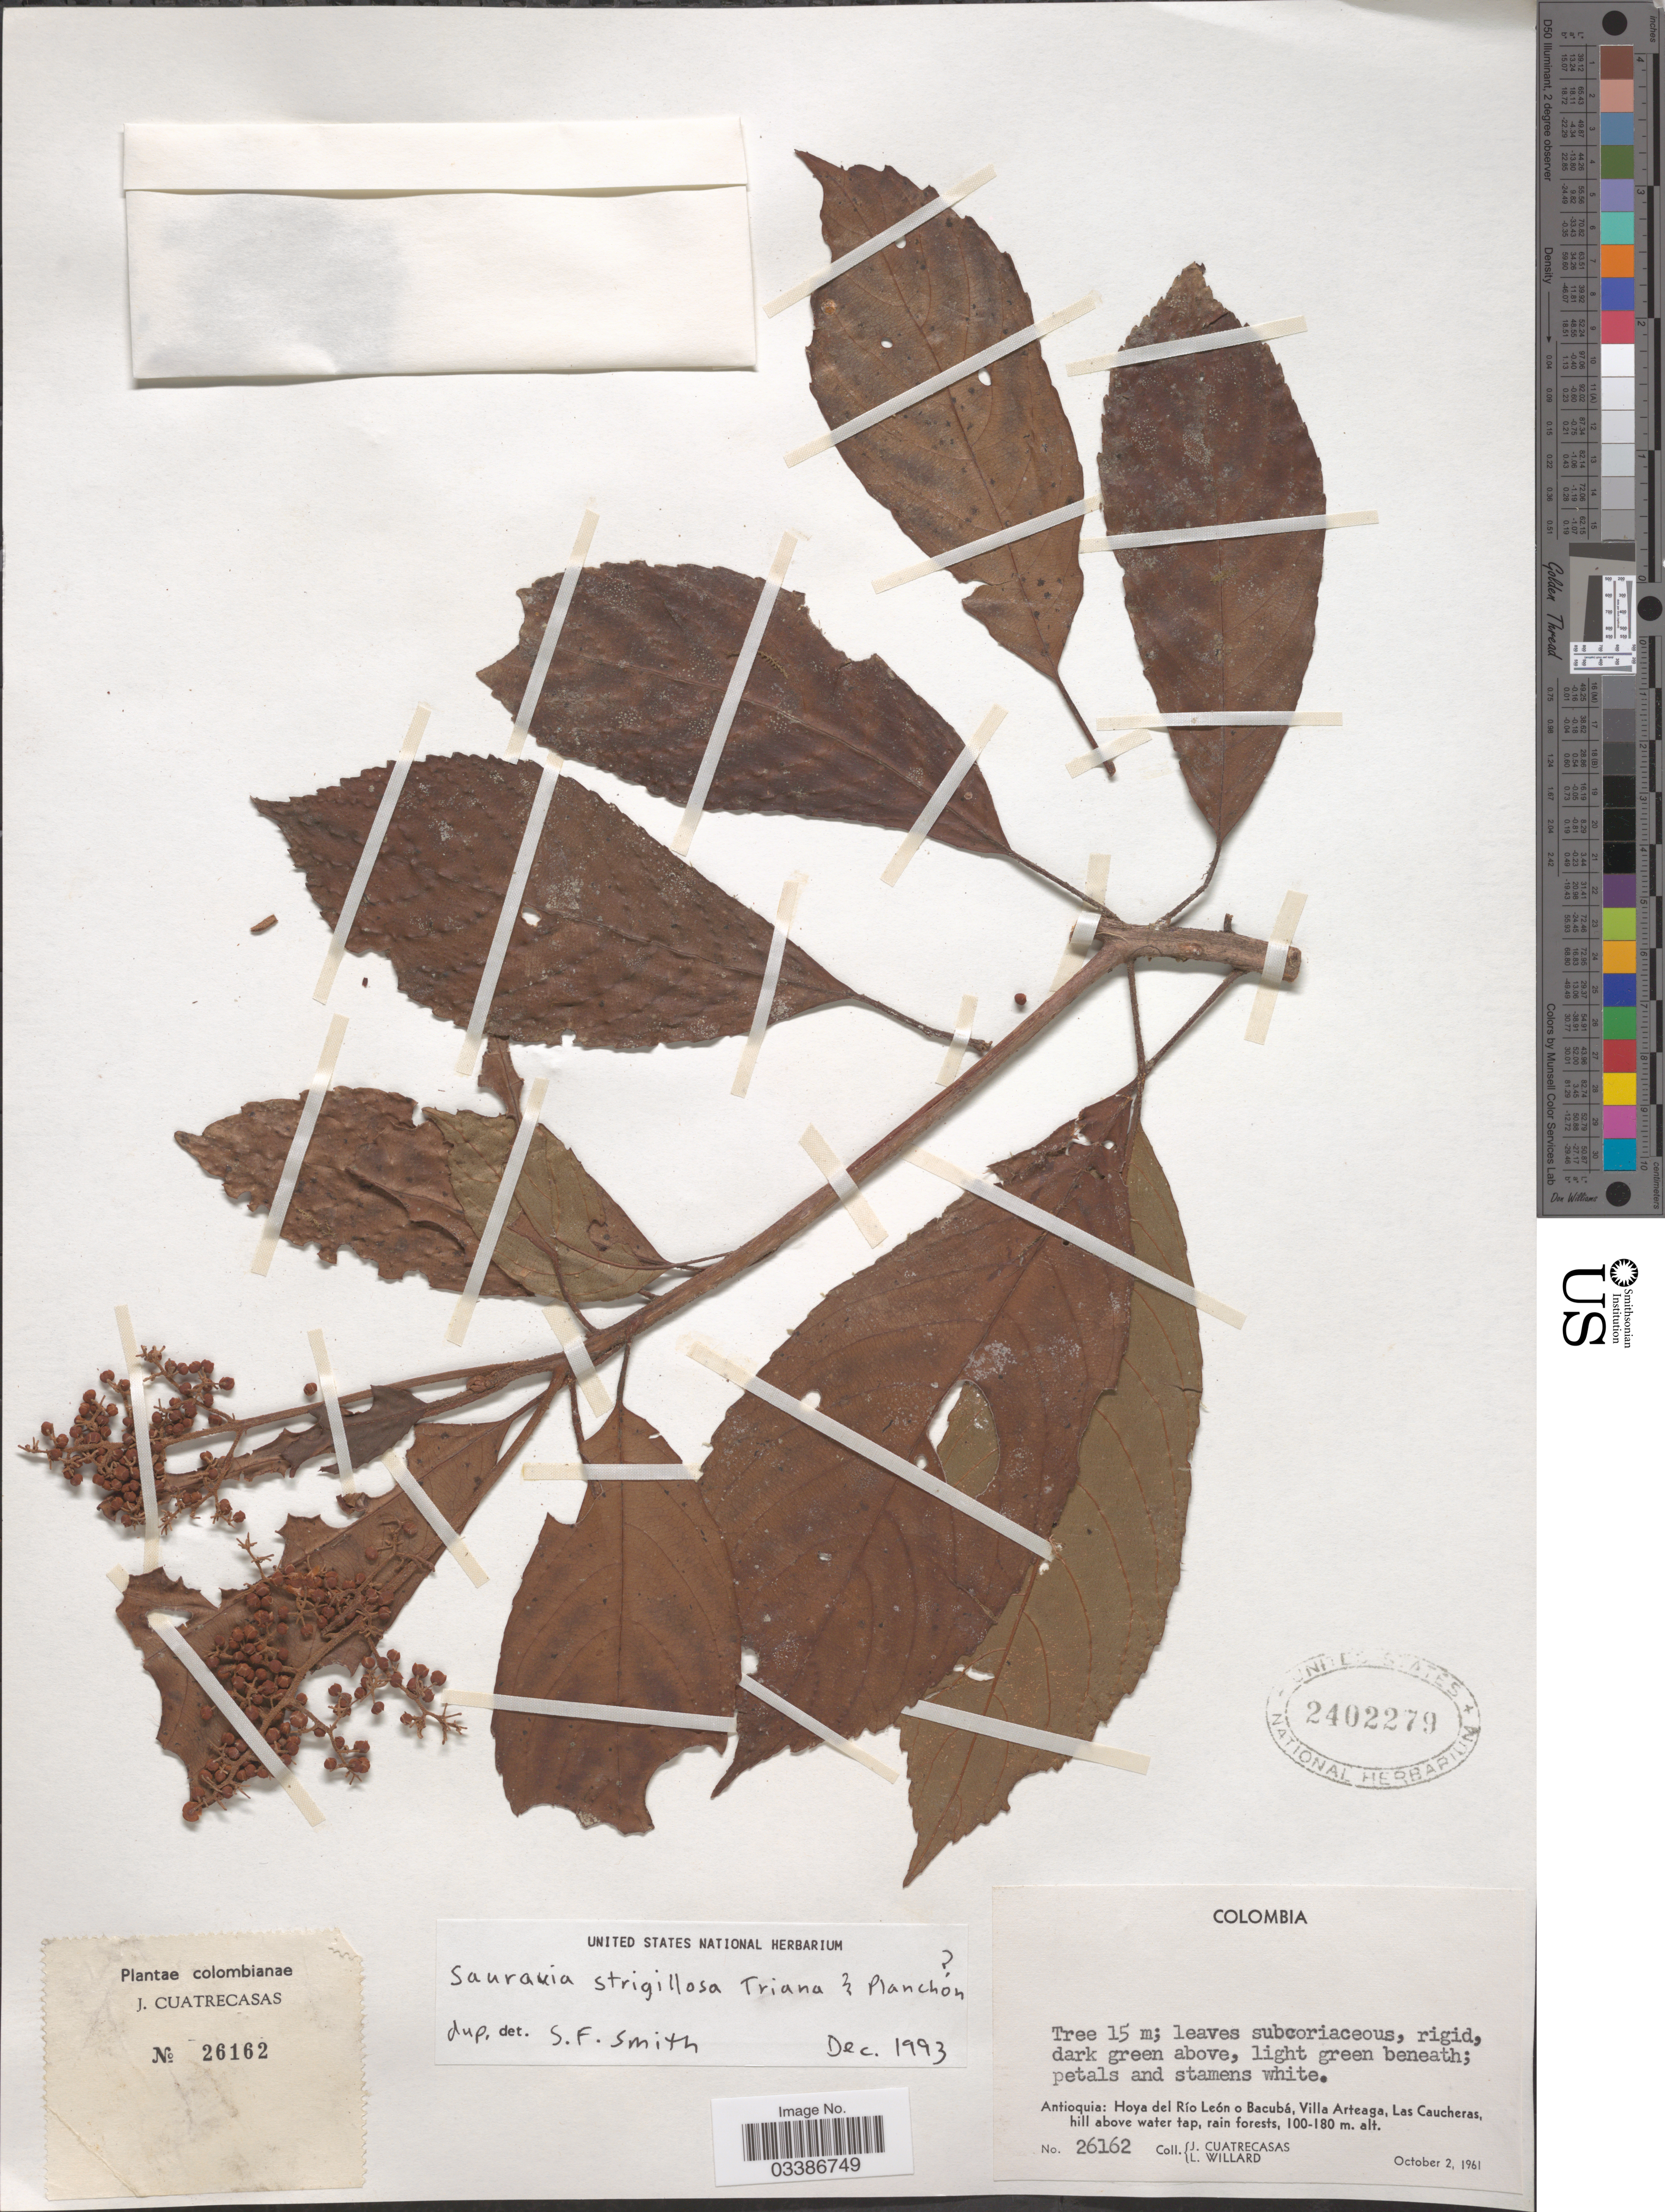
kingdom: Plantae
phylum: Tracheophyta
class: Magnoliopsida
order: Ericales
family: Actinidiaceae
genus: Saurauia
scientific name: Saurauia strigillosa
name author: Triana & Planch.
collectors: J. Cuatrecasas & L. Willard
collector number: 26162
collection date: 1961-10-02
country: Colombia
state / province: Antioquia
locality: Hoya del Río León o Bacubá, Villa Arteaga, Las Caucheras, hill above water tap, rain forests.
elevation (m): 100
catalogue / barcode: US 2402279